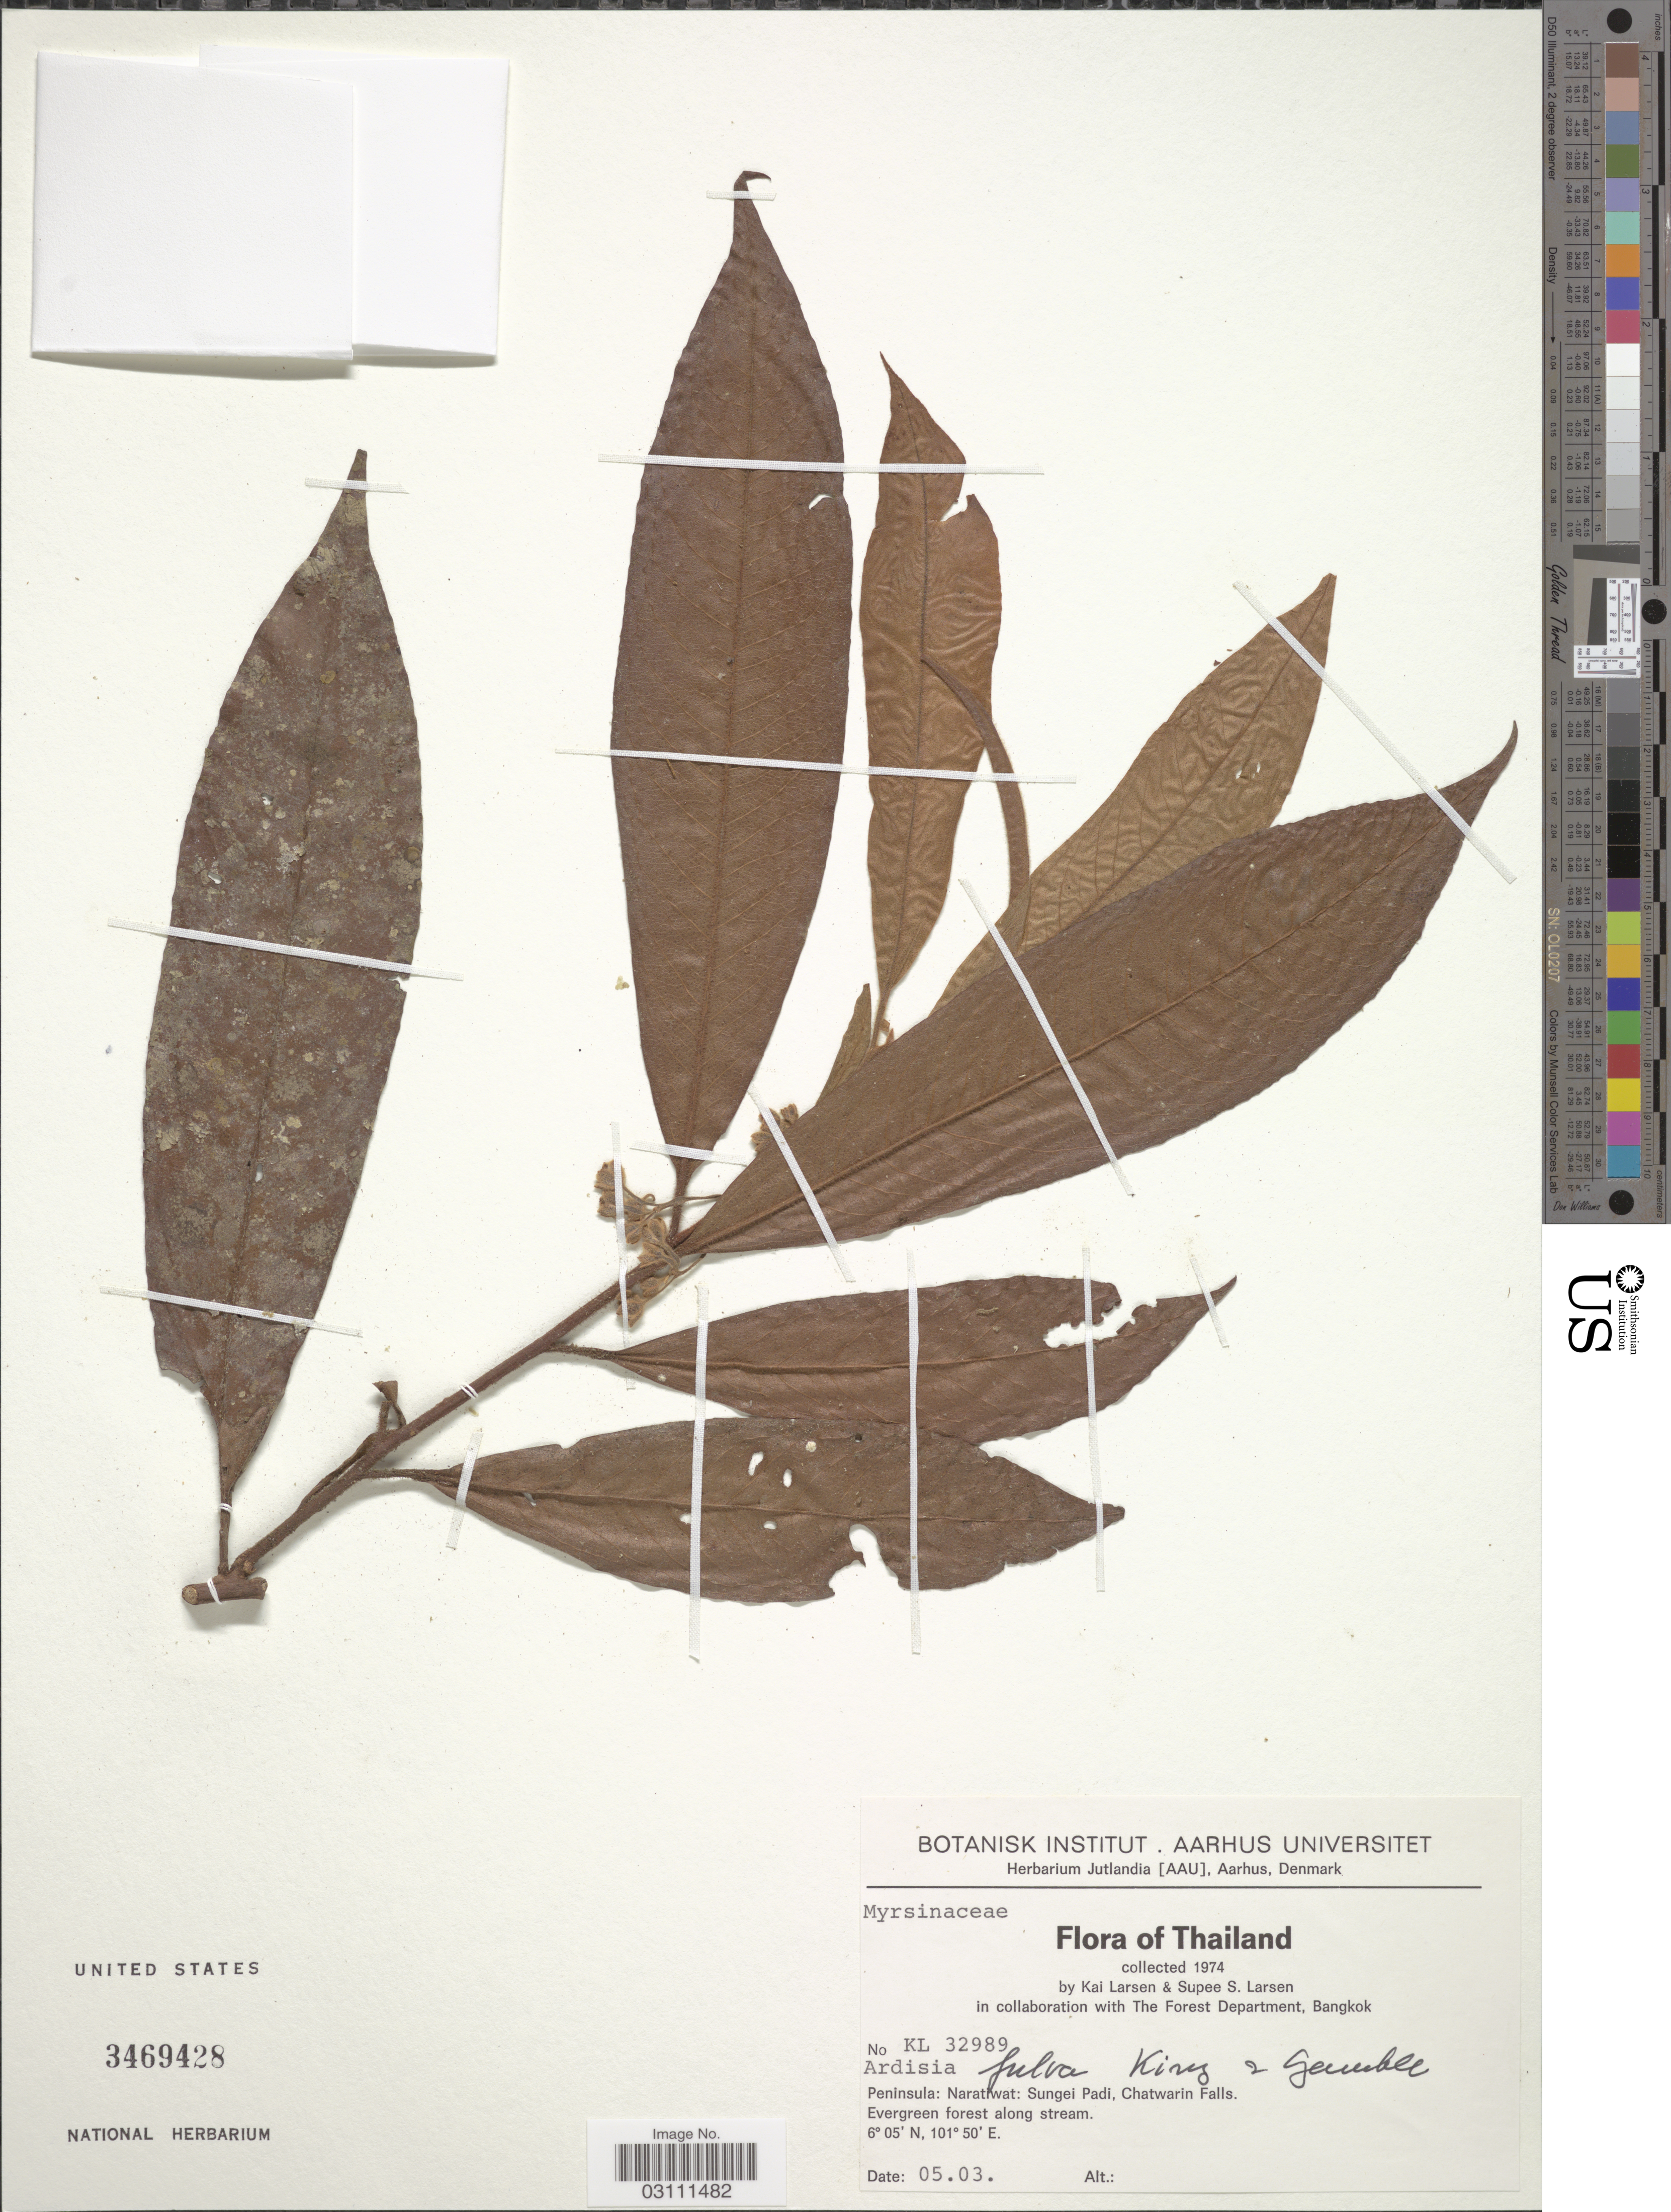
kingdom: Plantae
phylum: Tracheophyta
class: Magnoliopsida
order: Ericales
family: Primulaceae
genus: Ardisia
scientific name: Ardisia fulva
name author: King & Gamble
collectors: K. Larsen & S. Larsen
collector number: KL 32989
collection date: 1974-03-05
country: Thailand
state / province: Narathiwat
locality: Peninsula: Naratiwat: Sungei Padi, Chatwarin Falls.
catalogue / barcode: US 3469428